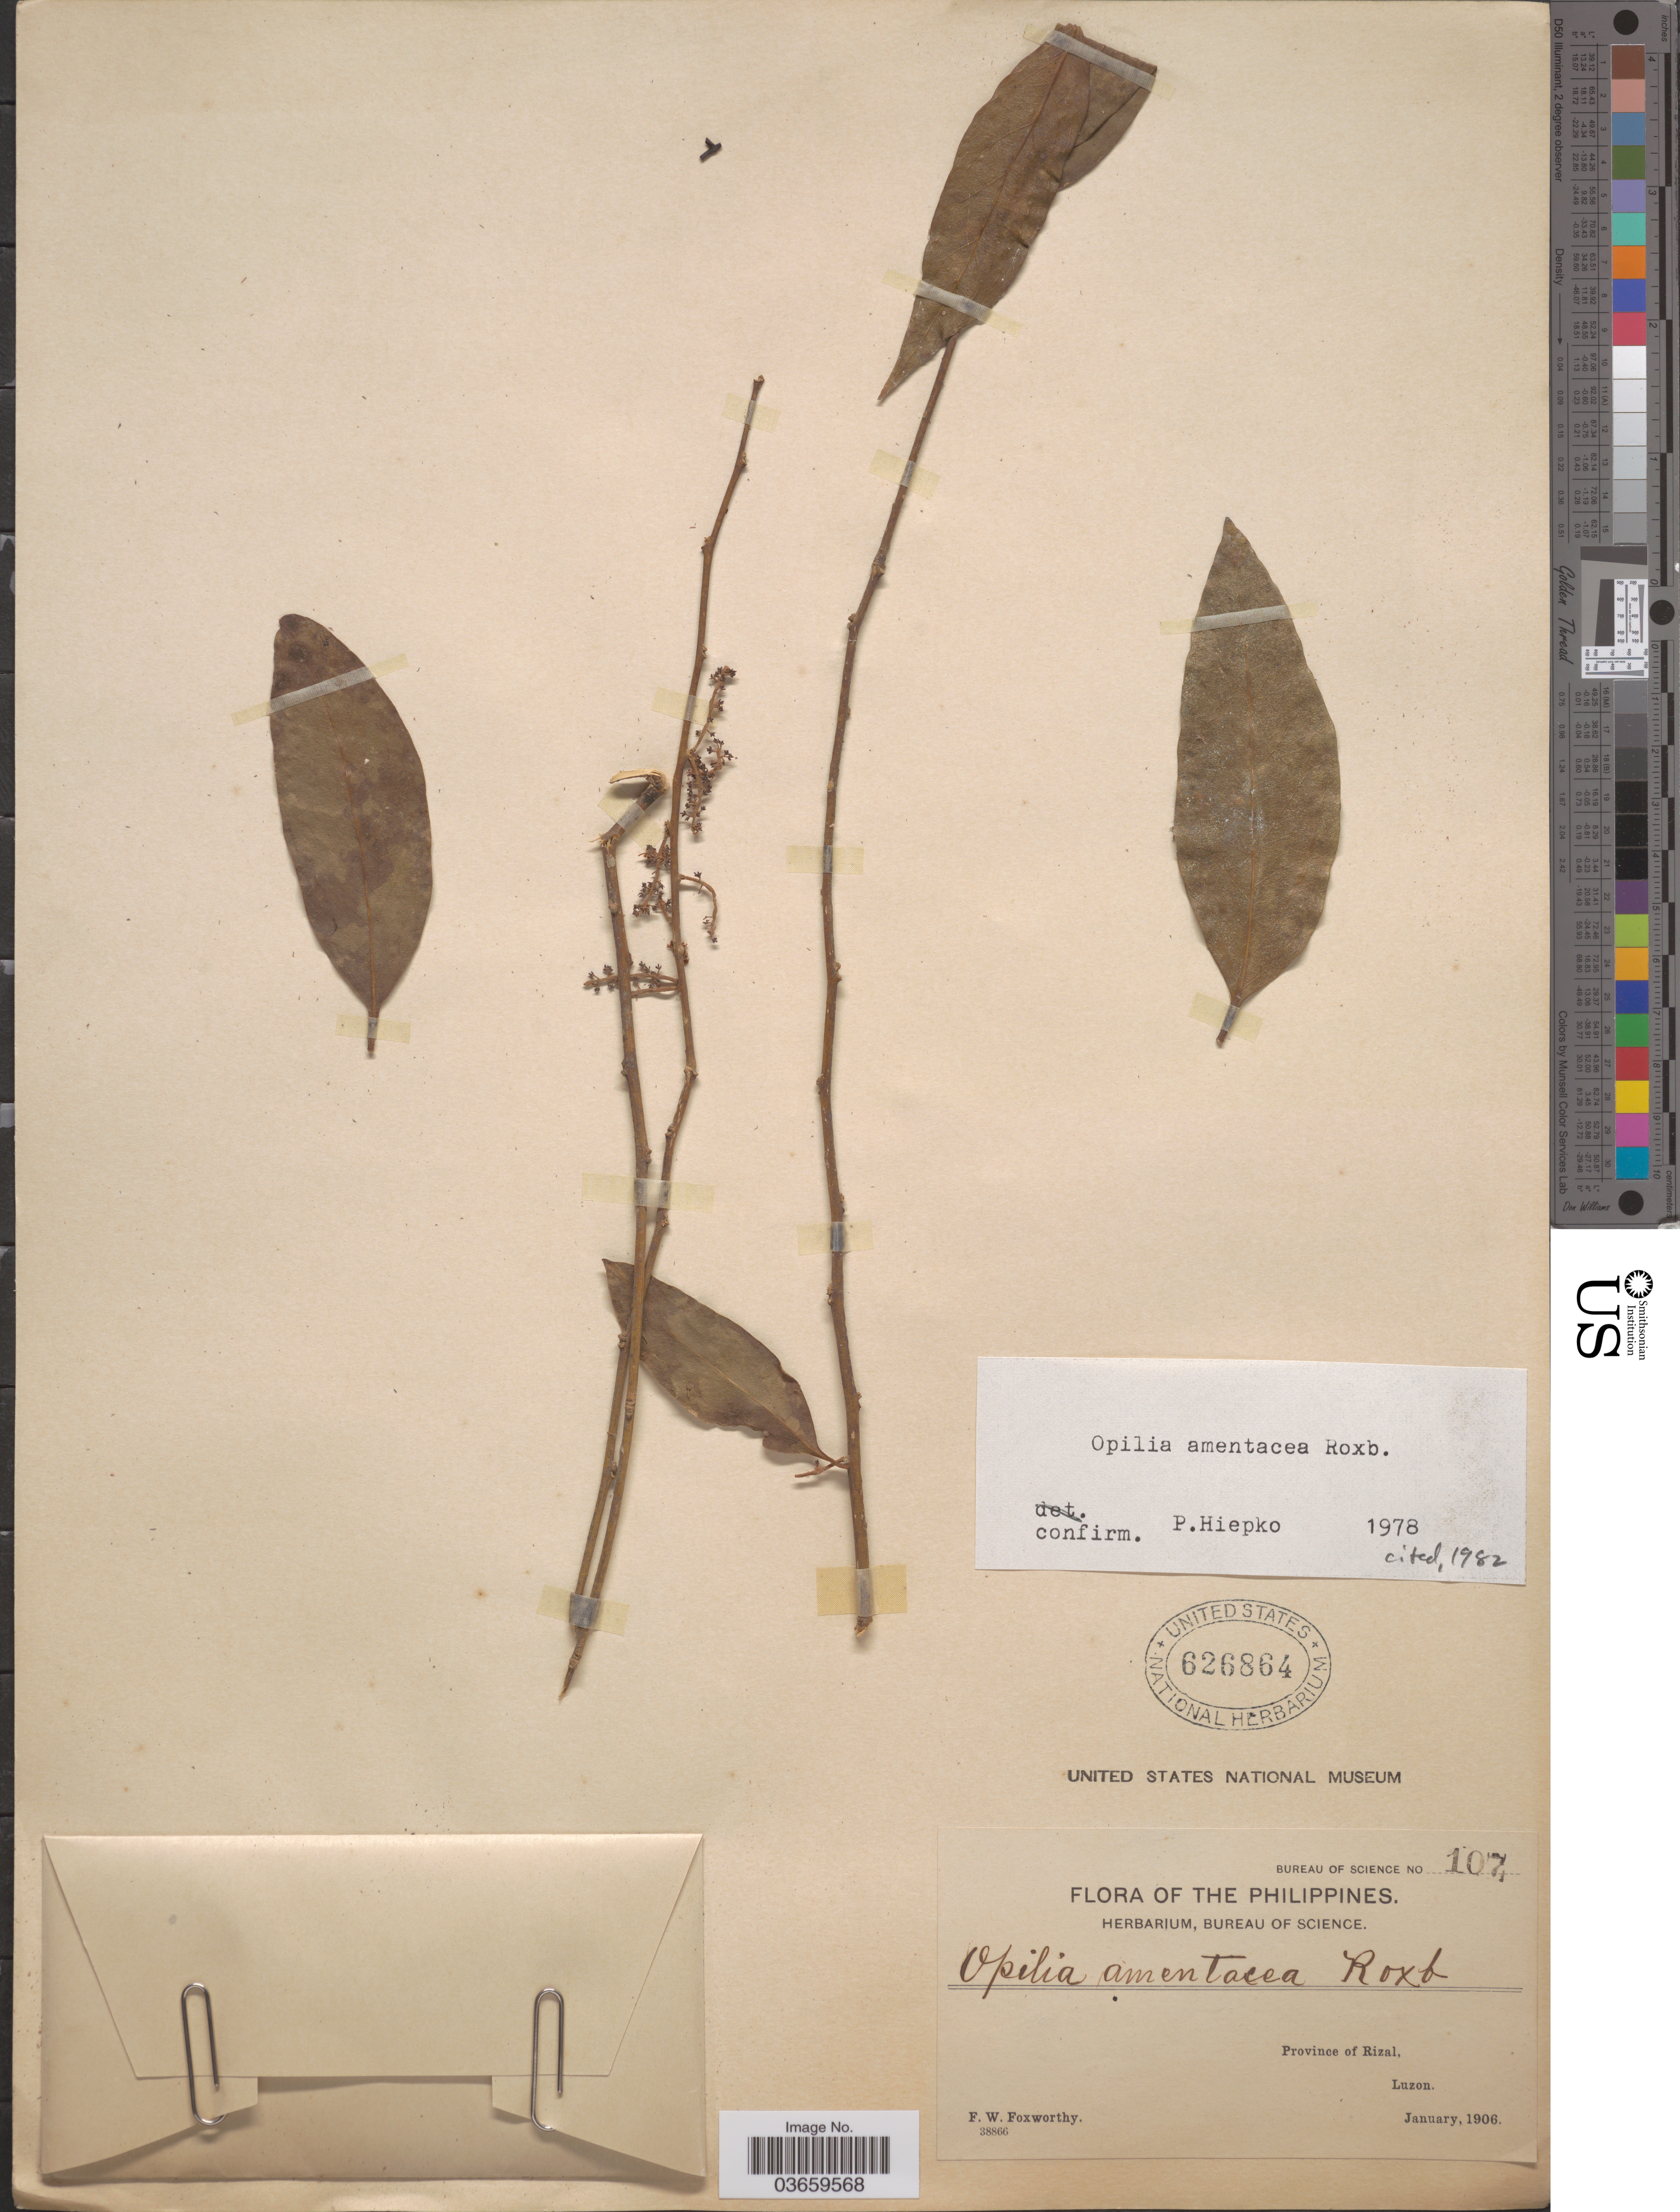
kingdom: Plantae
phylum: Tracheophyta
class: Magnoliopsida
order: Santalales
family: Opiliaceae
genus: Opilia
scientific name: Opilia amentacea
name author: Roxb.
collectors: F. W. Foxworthy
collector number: Bureau of Science 107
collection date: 1906-01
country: Philippines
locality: Province of Rizal, Luzon.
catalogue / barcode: US 626864